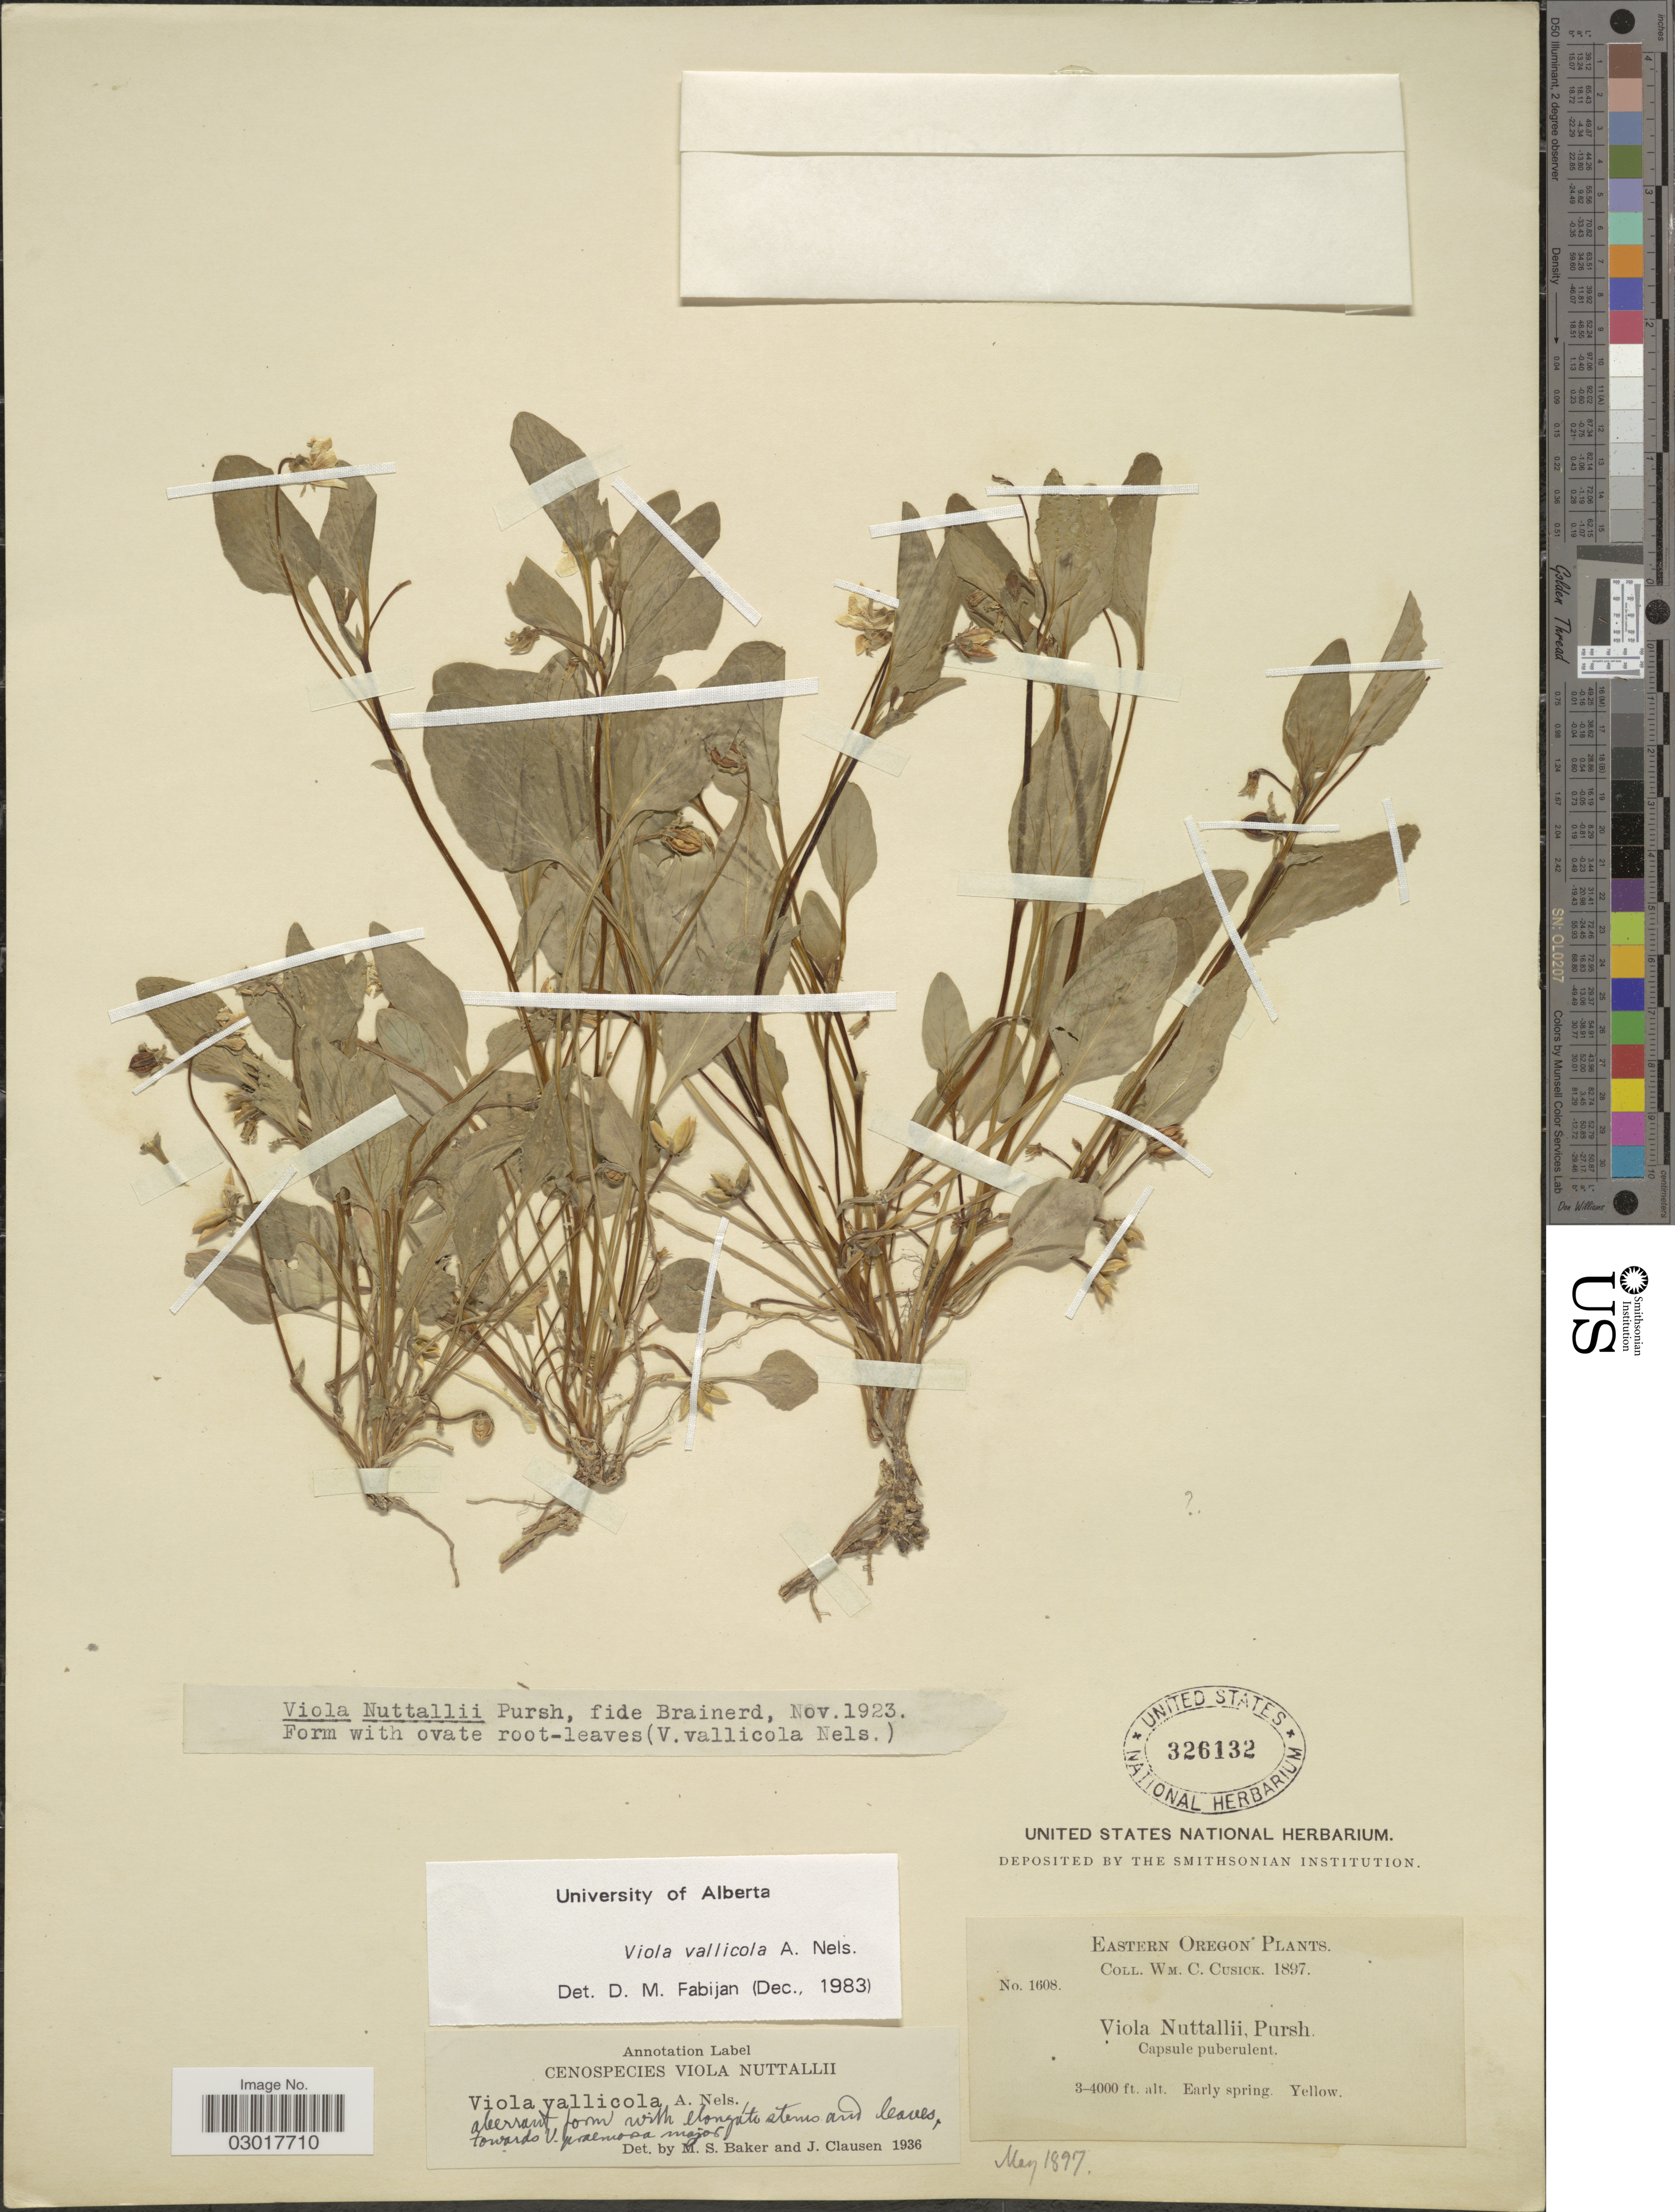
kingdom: Plantae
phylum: Tracheophyta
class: Magnoliopsida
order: Malpighiales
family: Violaceae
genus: Viola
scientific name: Viola vallicola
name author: A. Nelson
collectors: W. C. Cusick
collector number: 1608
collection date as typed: Early spring 1897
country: United States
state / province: Oregon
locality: Eastern Oregon.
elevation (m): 914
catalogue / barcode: US 326132